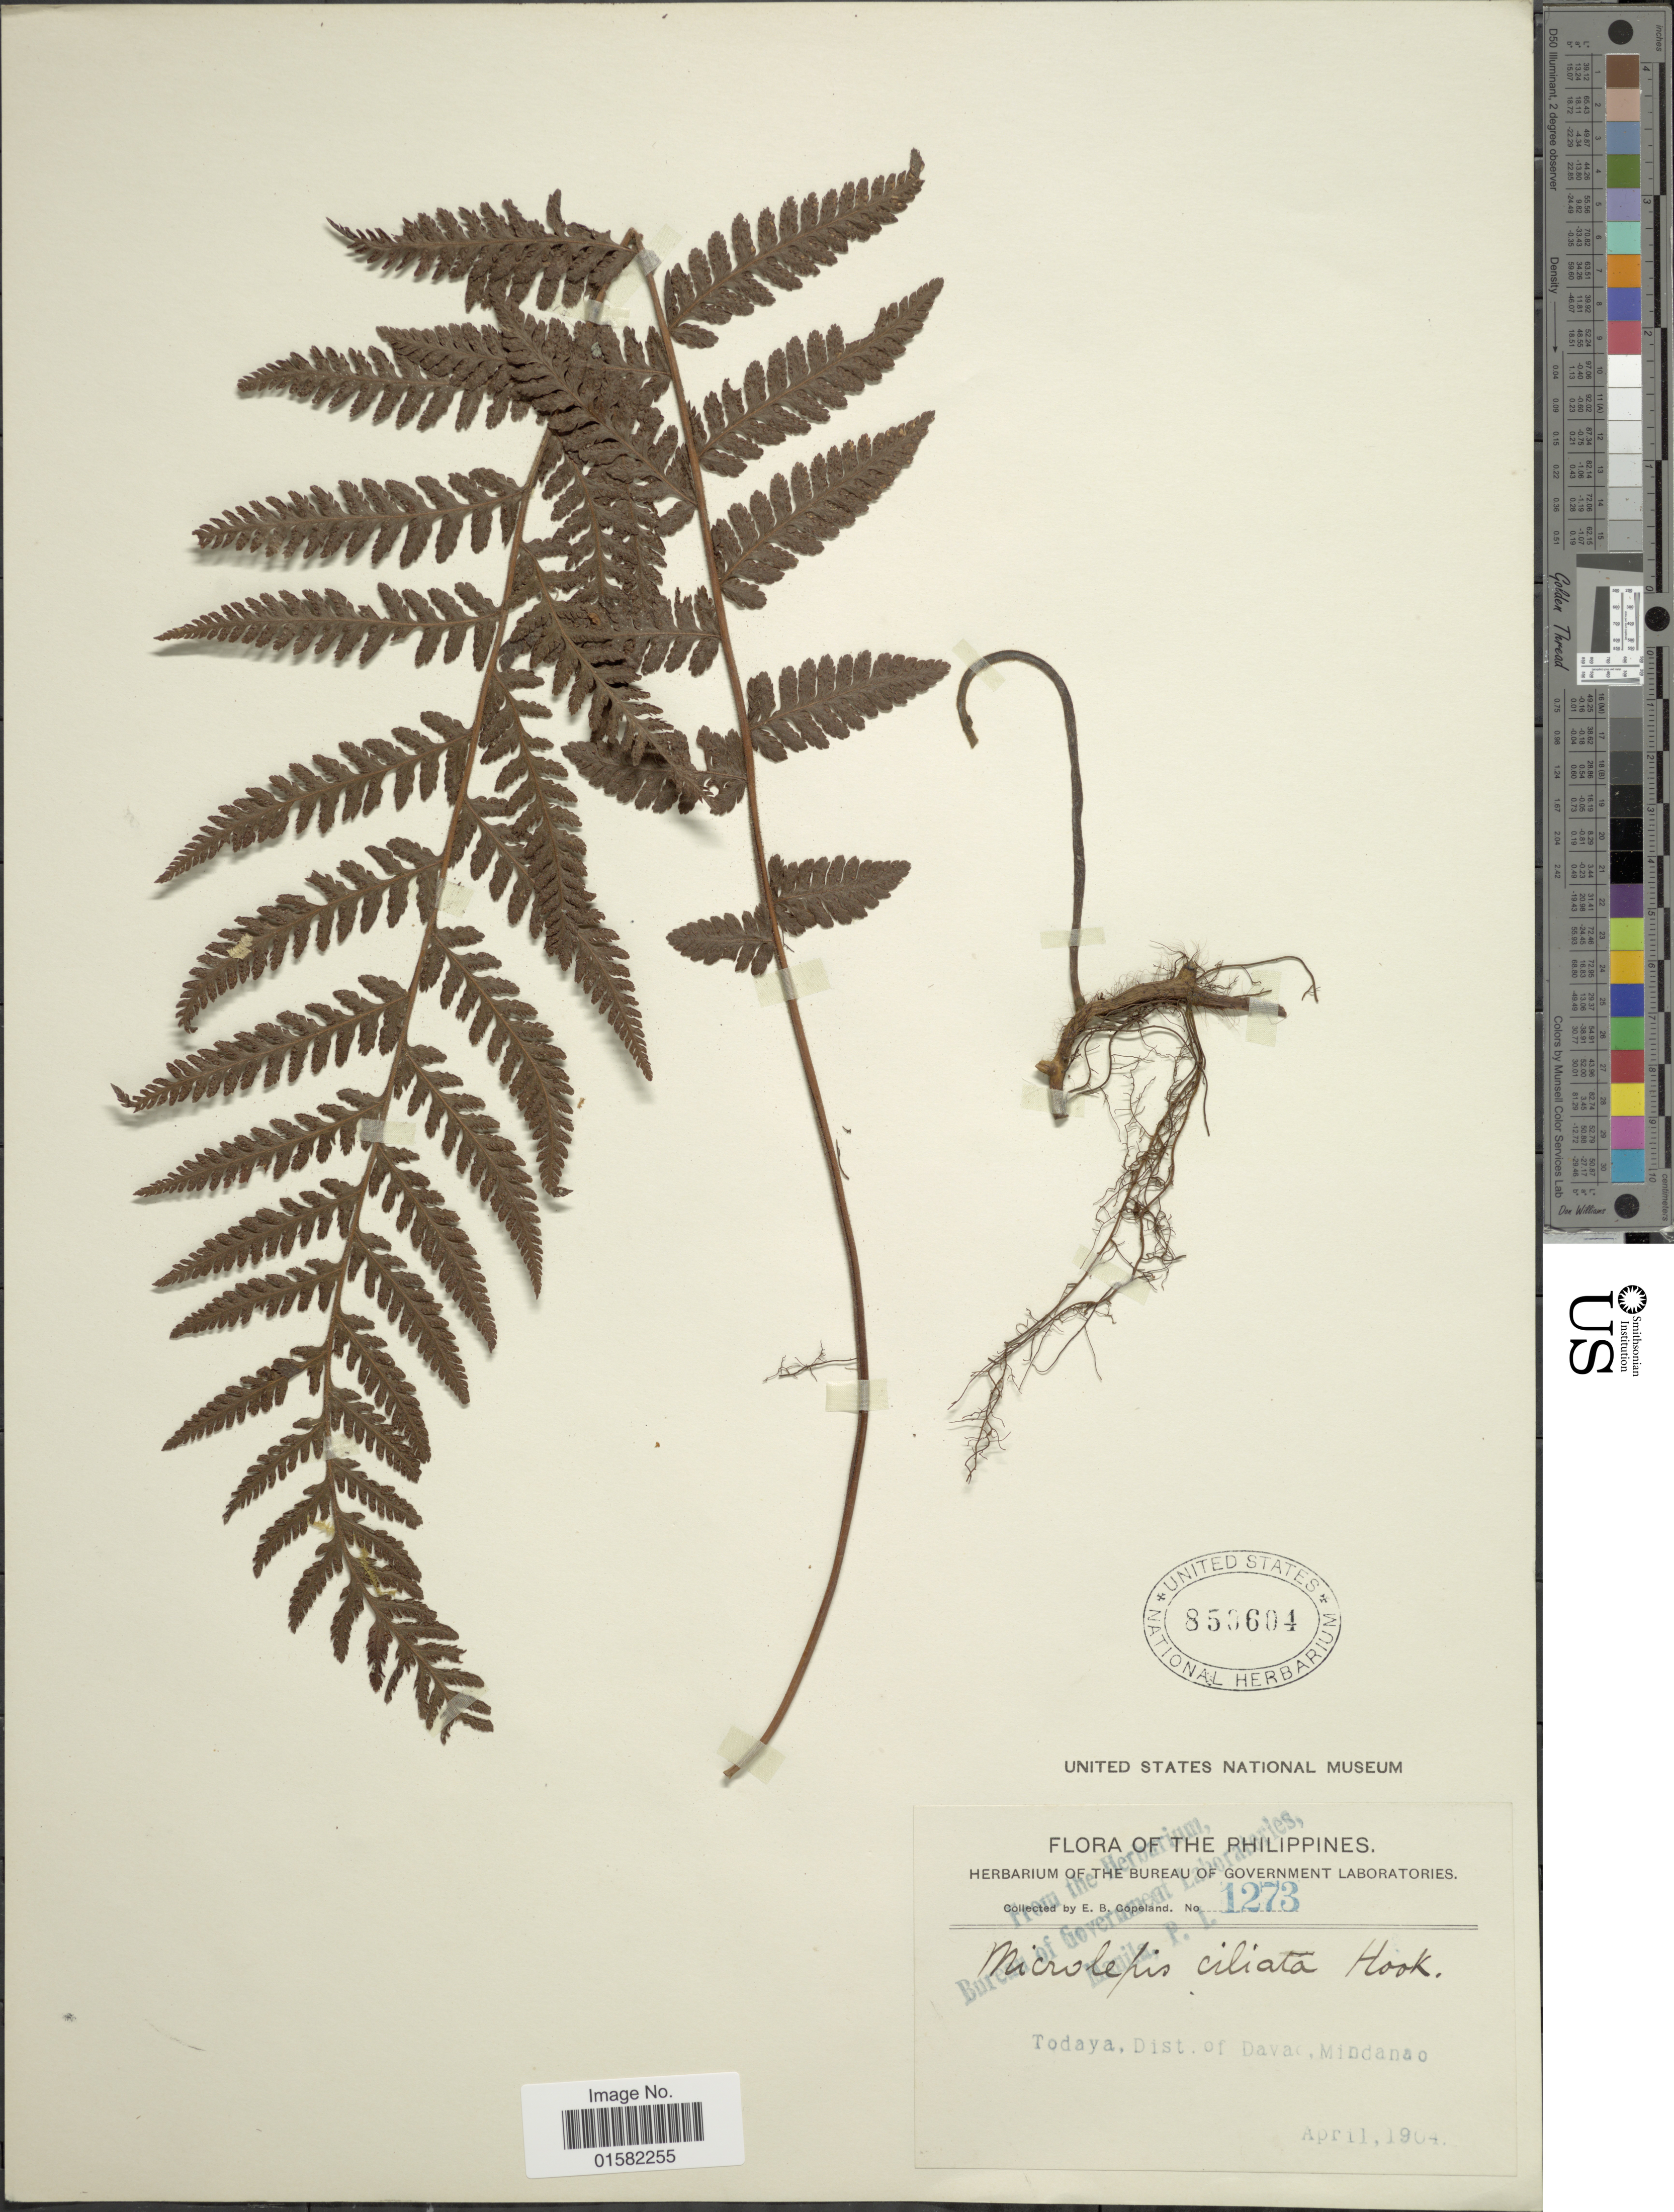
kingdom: Plantae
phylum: Tracheophyta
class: Polypodiopsida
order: Polypodiales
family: Davalliaceae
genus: Davallodes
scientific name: Davallodes hirsutum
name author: (J. Sm.) Copel.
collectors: E. B. Copeland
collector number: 1273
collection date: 1904-04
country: Philippines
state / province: Davao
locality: Todaya, Dist. of Davao, Mindanao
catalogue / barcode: US 859604